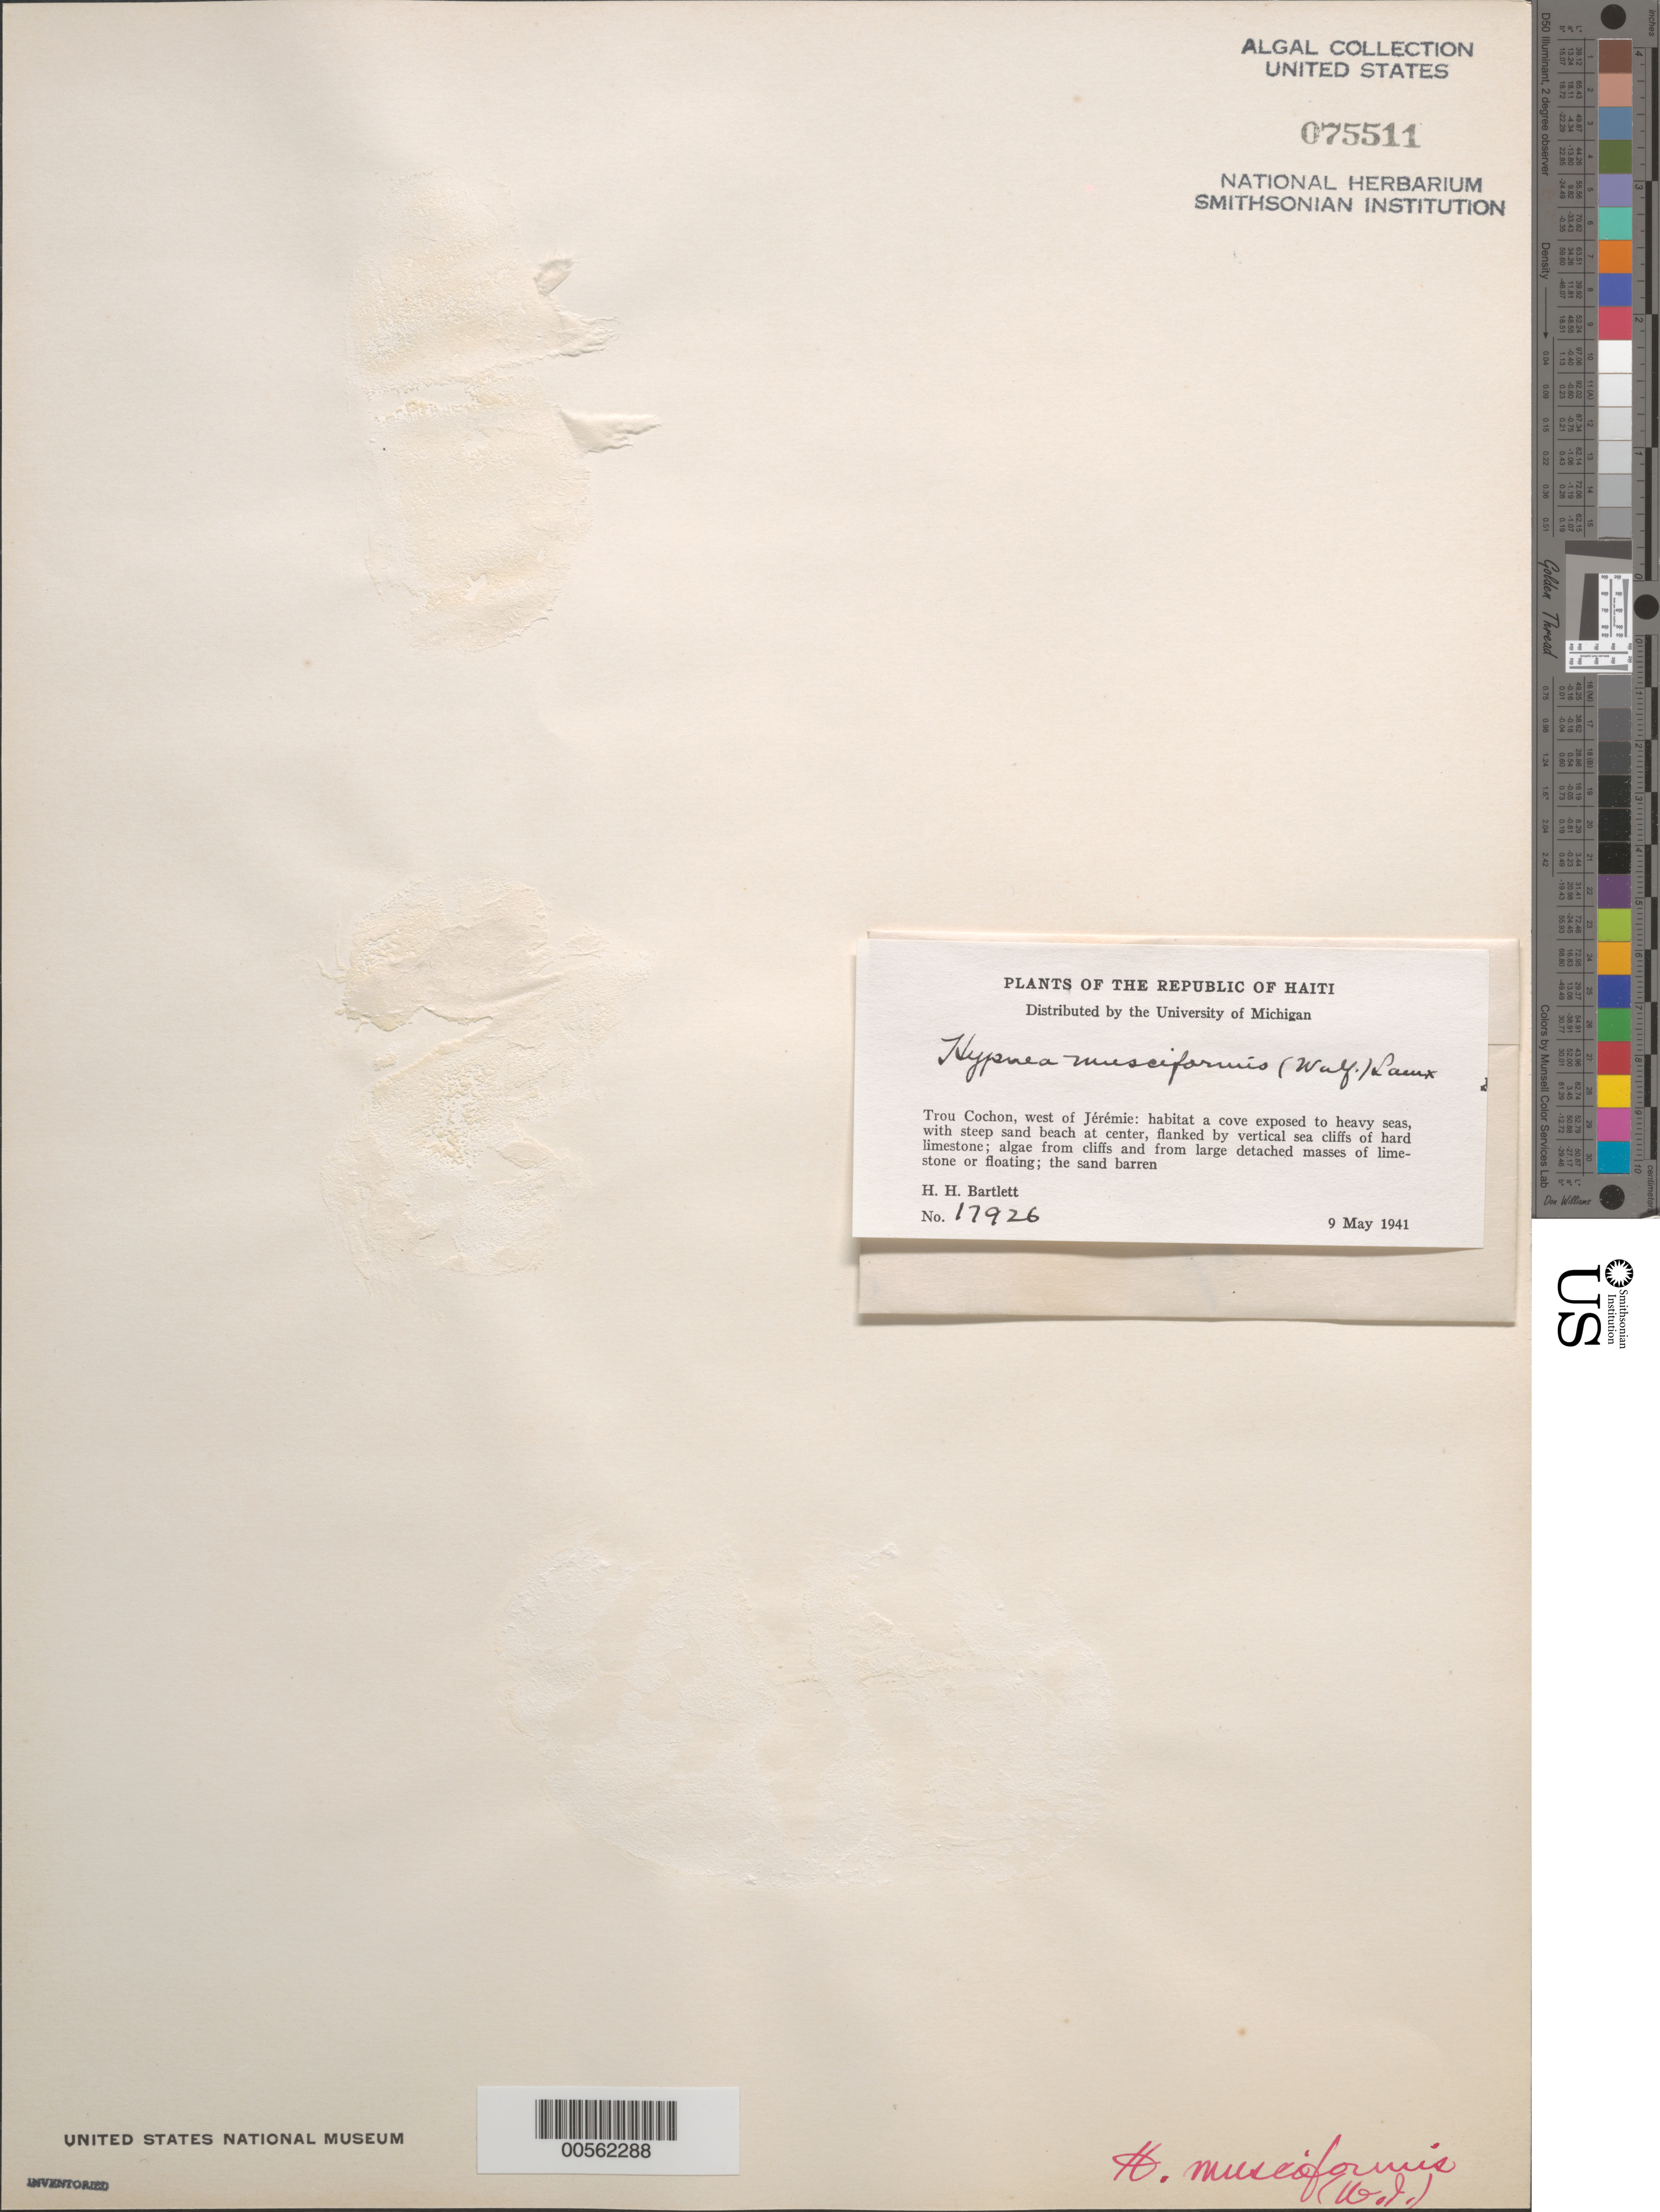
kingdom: Plantae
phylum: Rhodophyta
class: Florideophyceae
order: Gigartinales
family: Cystocloniaceae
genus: Hypnea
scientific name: Hypnea musciformis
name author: (Wulfen) J.V.Lamouroux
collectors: H. H. Bartlett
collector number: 17926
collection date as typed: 09 May 1941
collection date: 1941-05-09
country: Haiti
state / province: Sud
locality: Trou Cochon, west of Jeremie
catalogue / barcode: US 75511